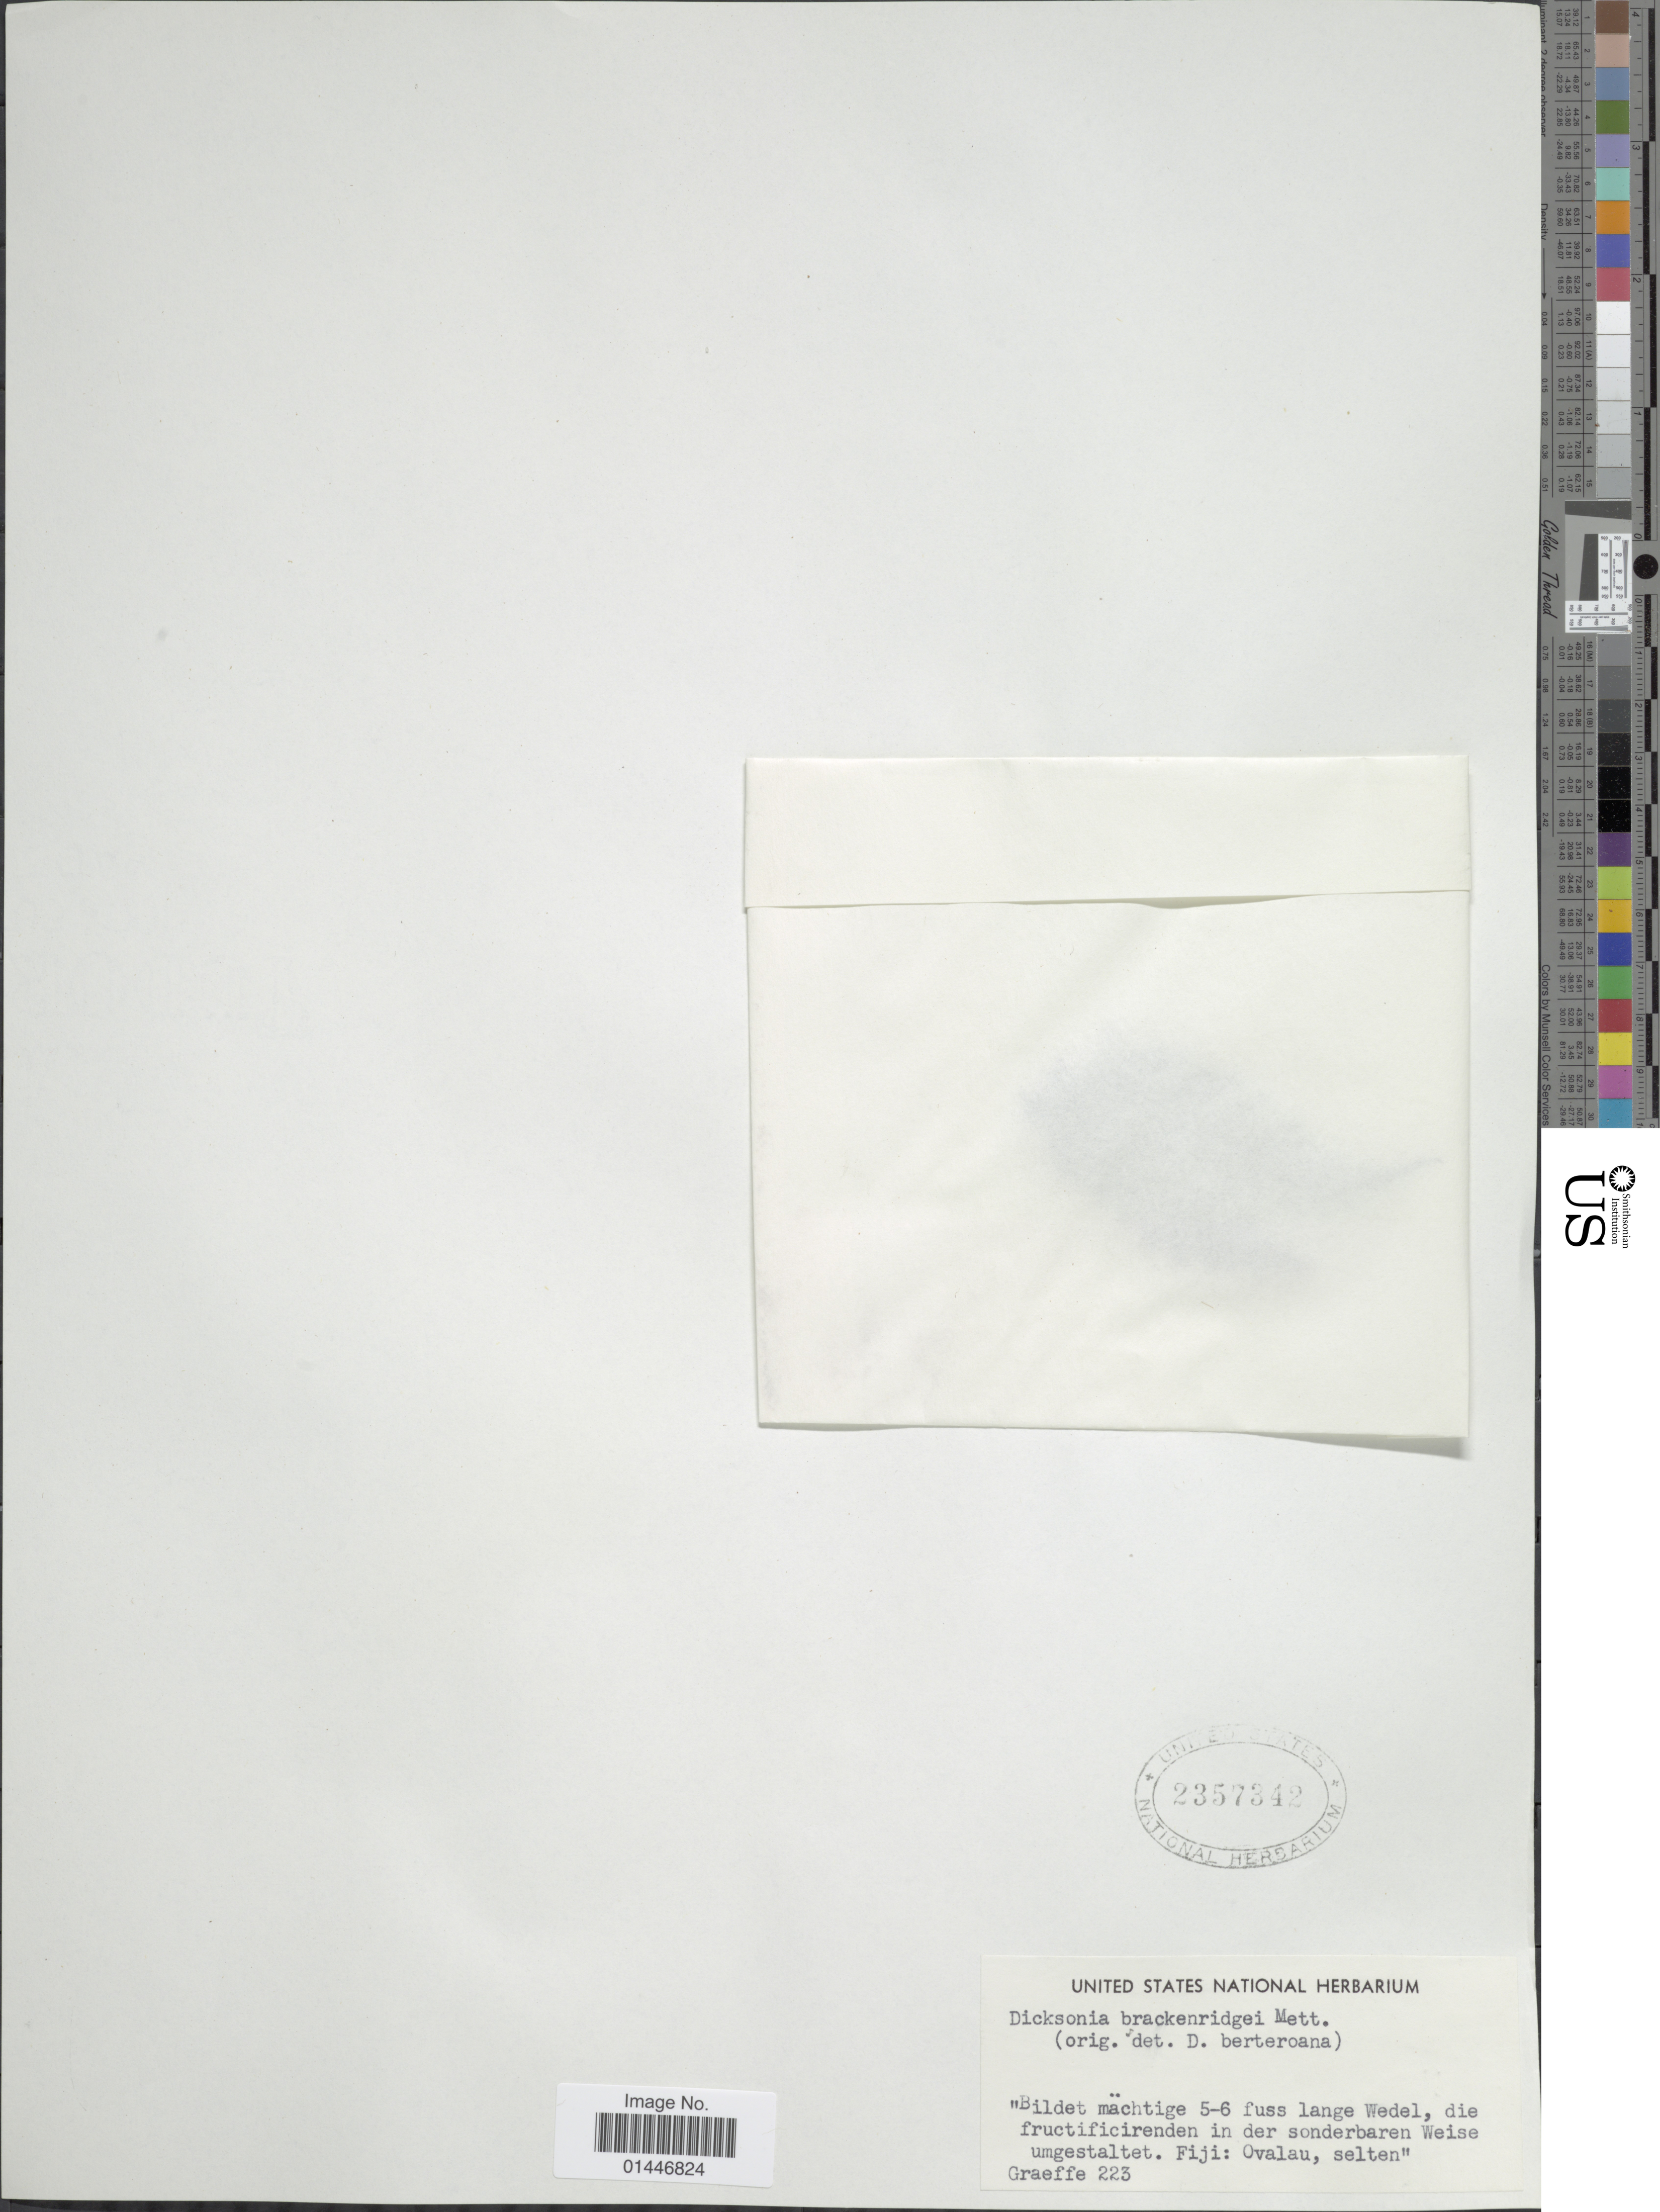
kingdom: Plantae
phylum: Tracheophyta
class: Polypodiopsida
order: Cyatheales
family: Dicksoniaceae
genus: Dicksonia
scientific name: Dicksonia brackenridgei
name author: Mett.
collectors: Graeffe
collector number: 223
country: Fiji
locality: Ovalau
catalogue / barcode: US 2357342